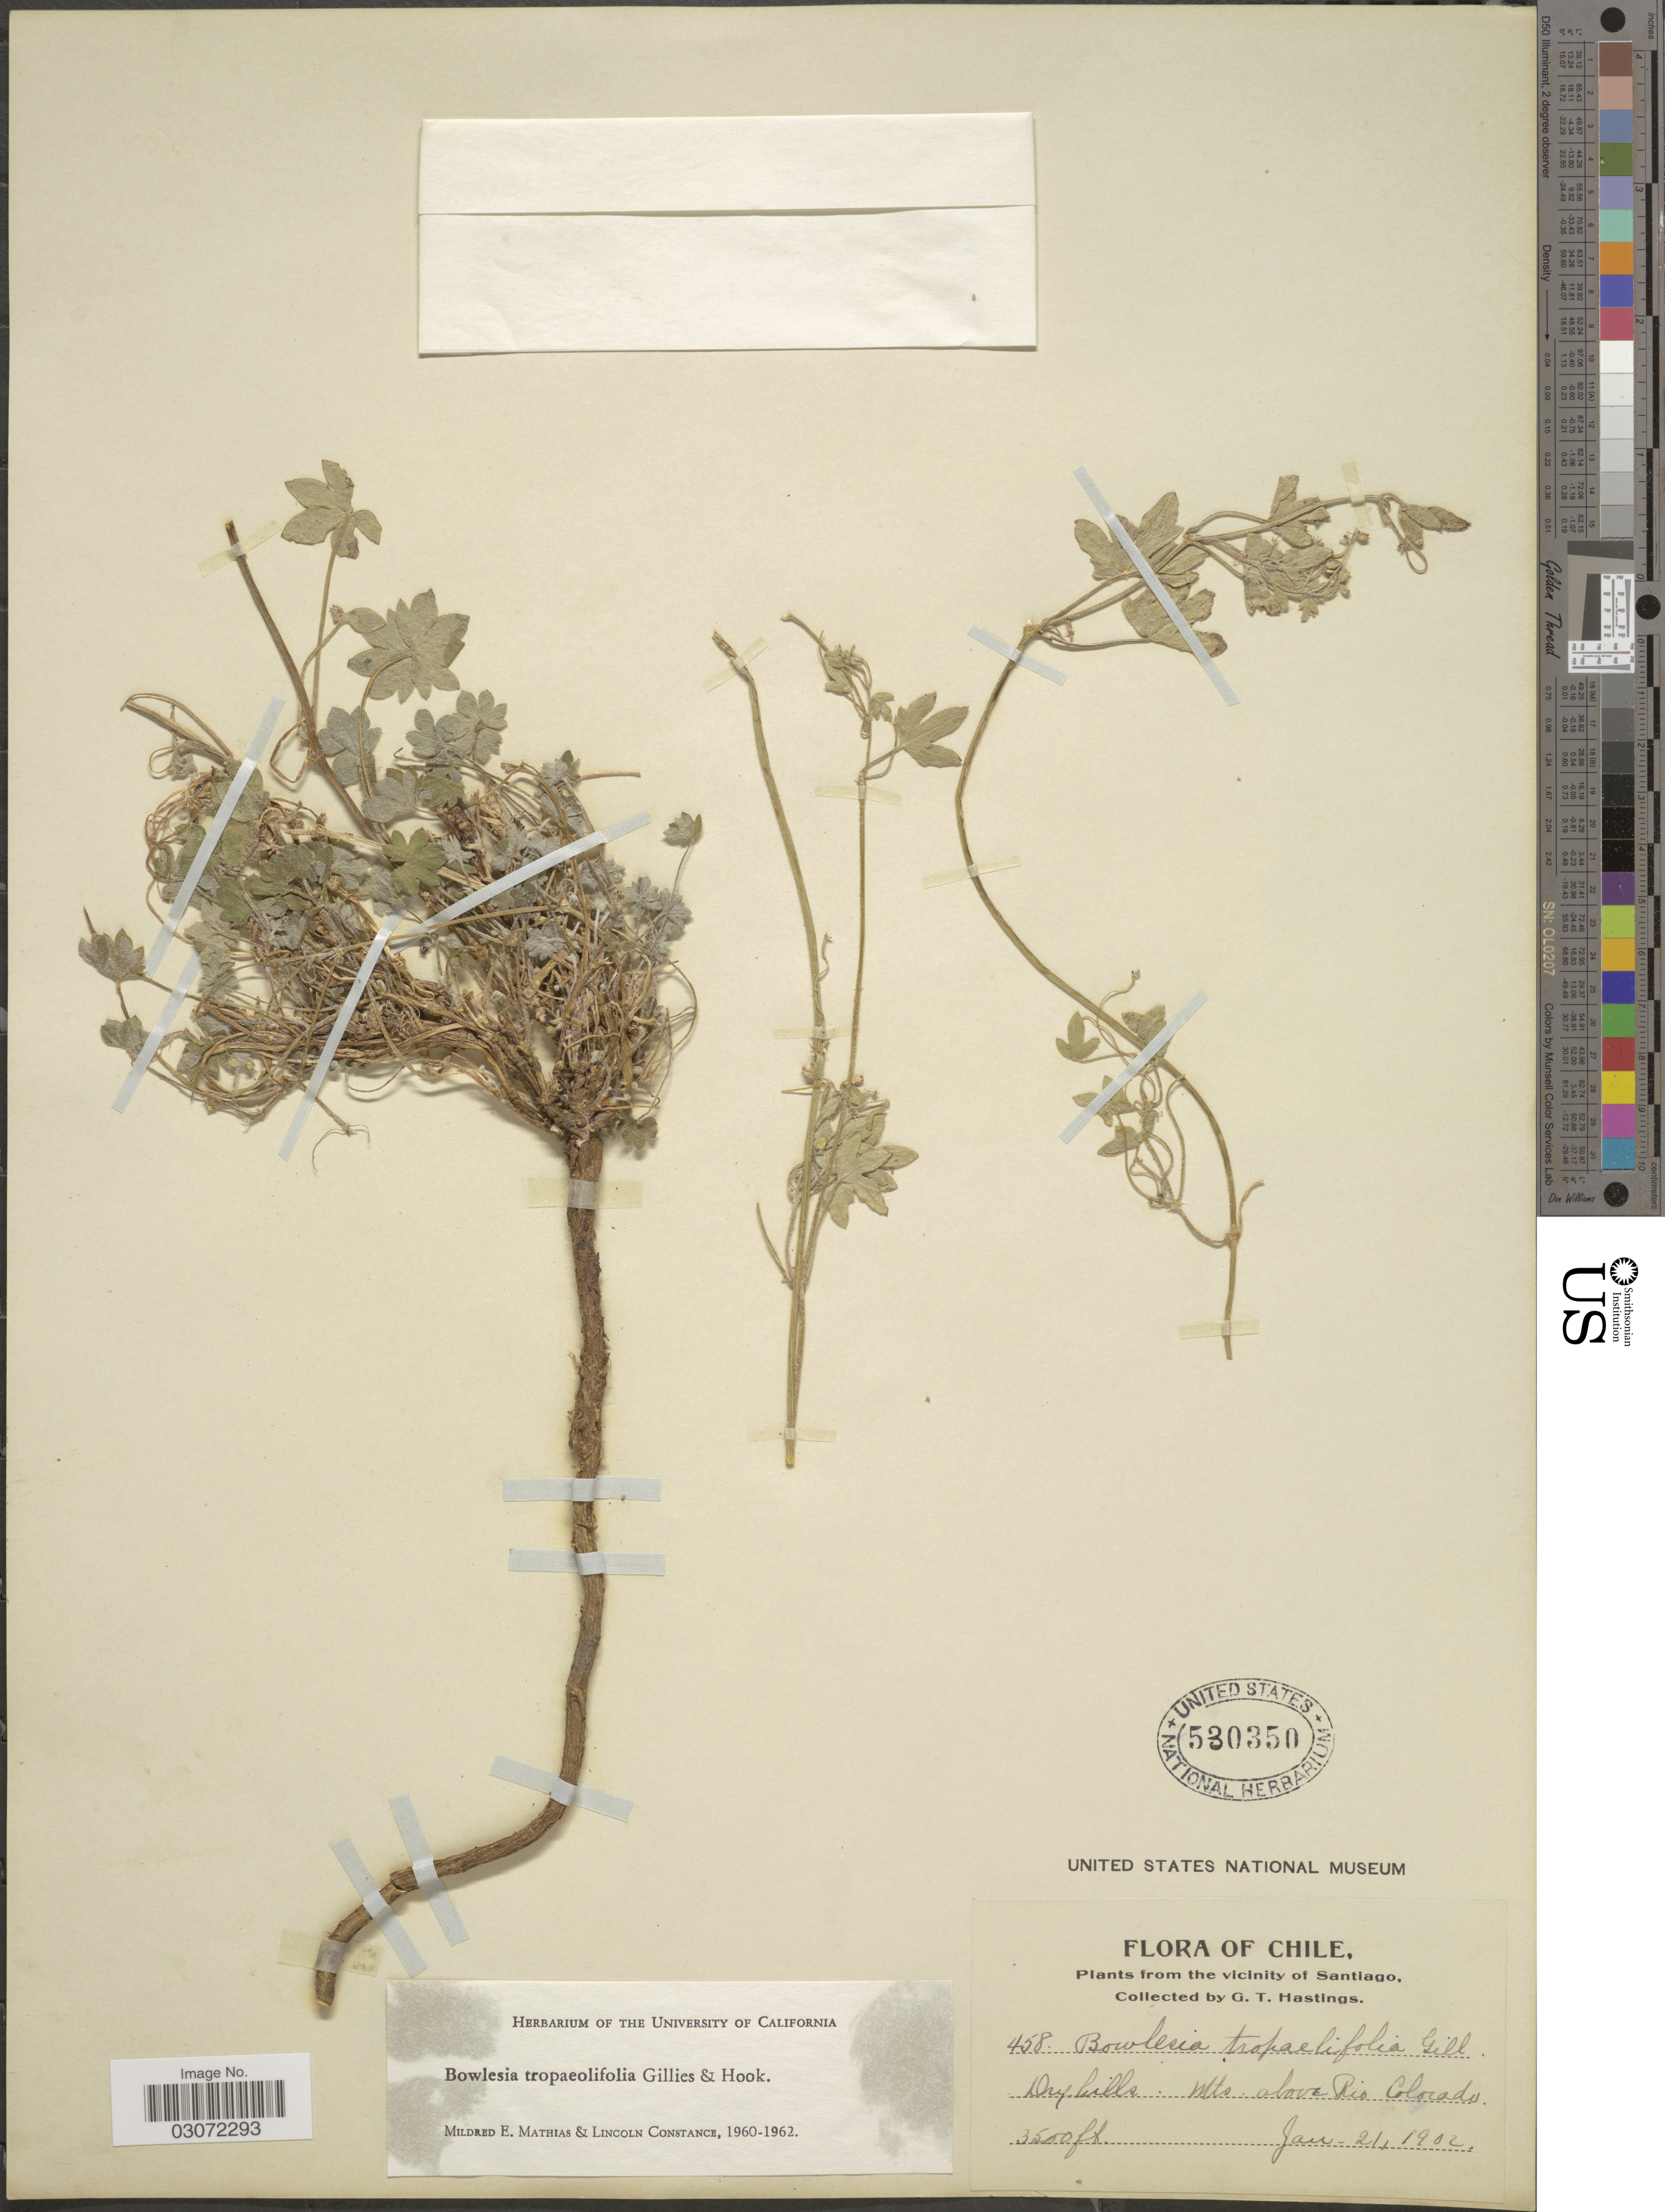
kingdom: Plantae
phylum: Tracheophyta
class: Magnoliopsida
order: Apiales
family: Apiaceae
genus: Bowlesia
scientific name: Bowlesia tropaeolifolia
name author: J.M. Gillet & Hook.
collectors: G. Hastings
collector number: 458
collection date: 1902-01-21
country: Chile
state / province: Región Metropolitana (RM)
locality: The vicinity of Santiago. Mts. above Rio Colorado.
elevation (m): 1067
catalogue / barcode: US 530350